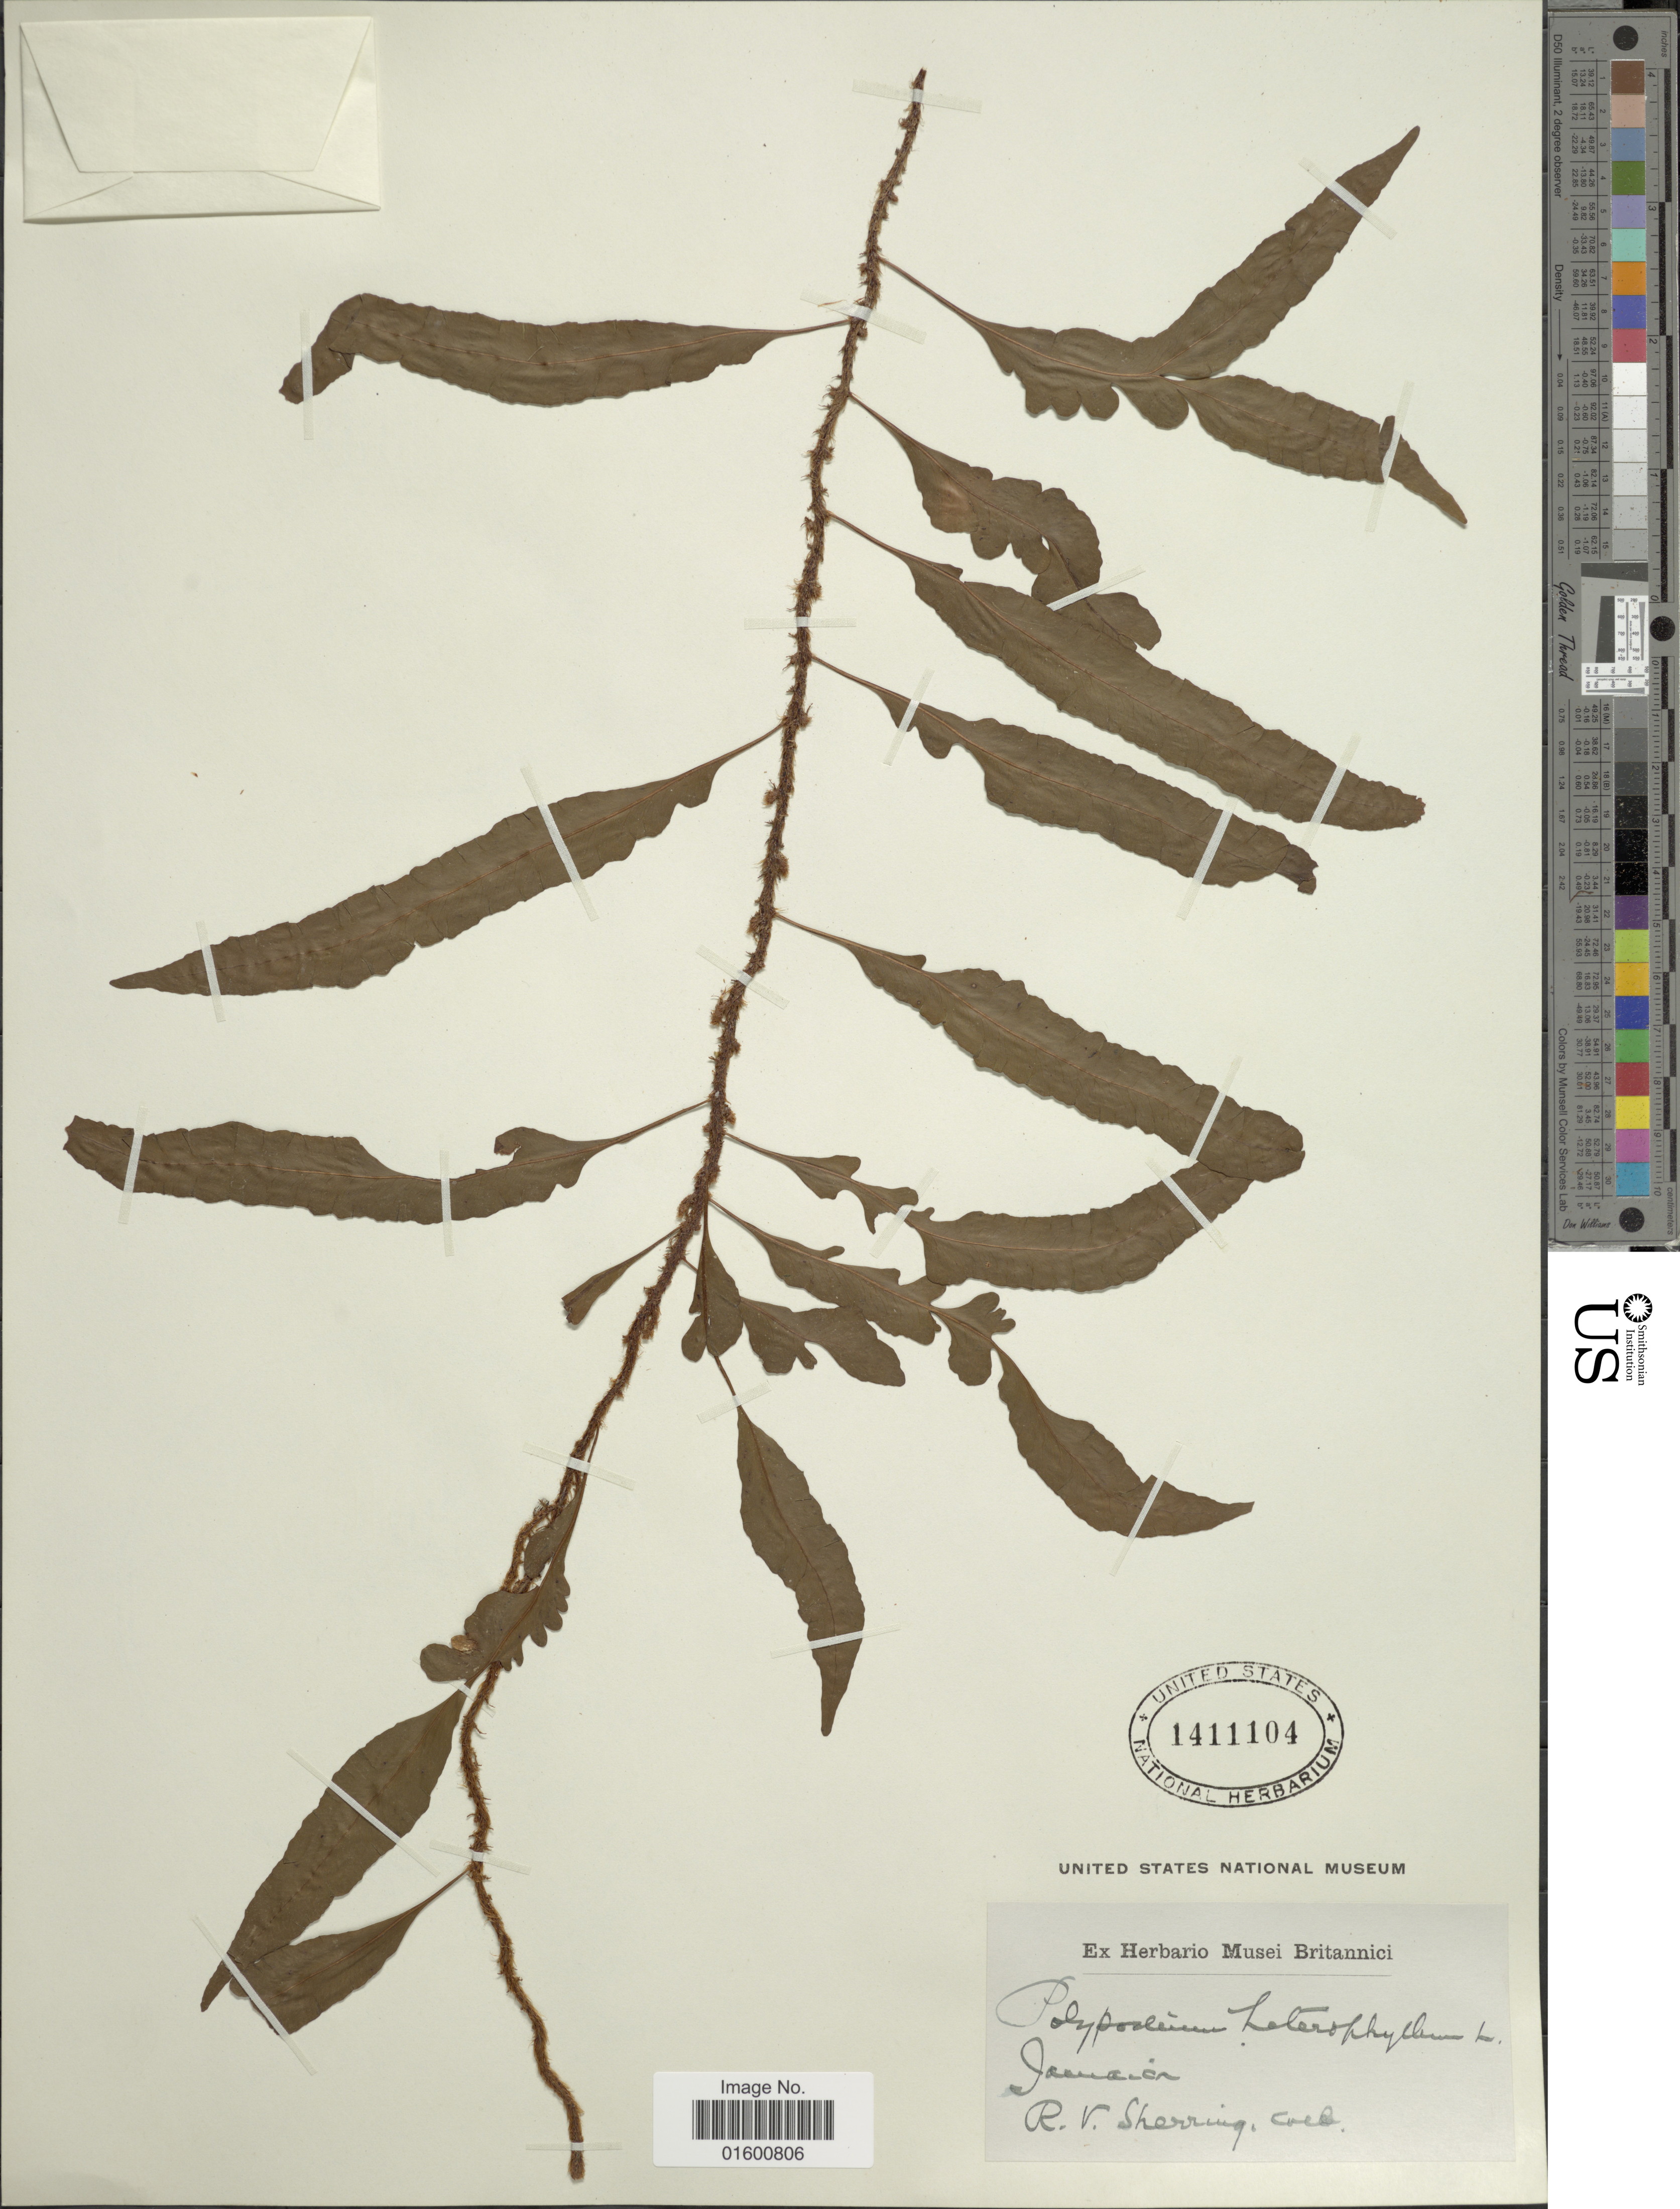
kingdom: Plantae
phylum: Tracheophyta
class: Polypodiopsida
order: Polypodiales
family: Polypodiaceae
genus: Microgramma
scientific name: Microgramma heterophylla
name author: (L.) Wherry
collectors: R. Sherring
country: Jamaica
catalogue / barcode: US 1411104